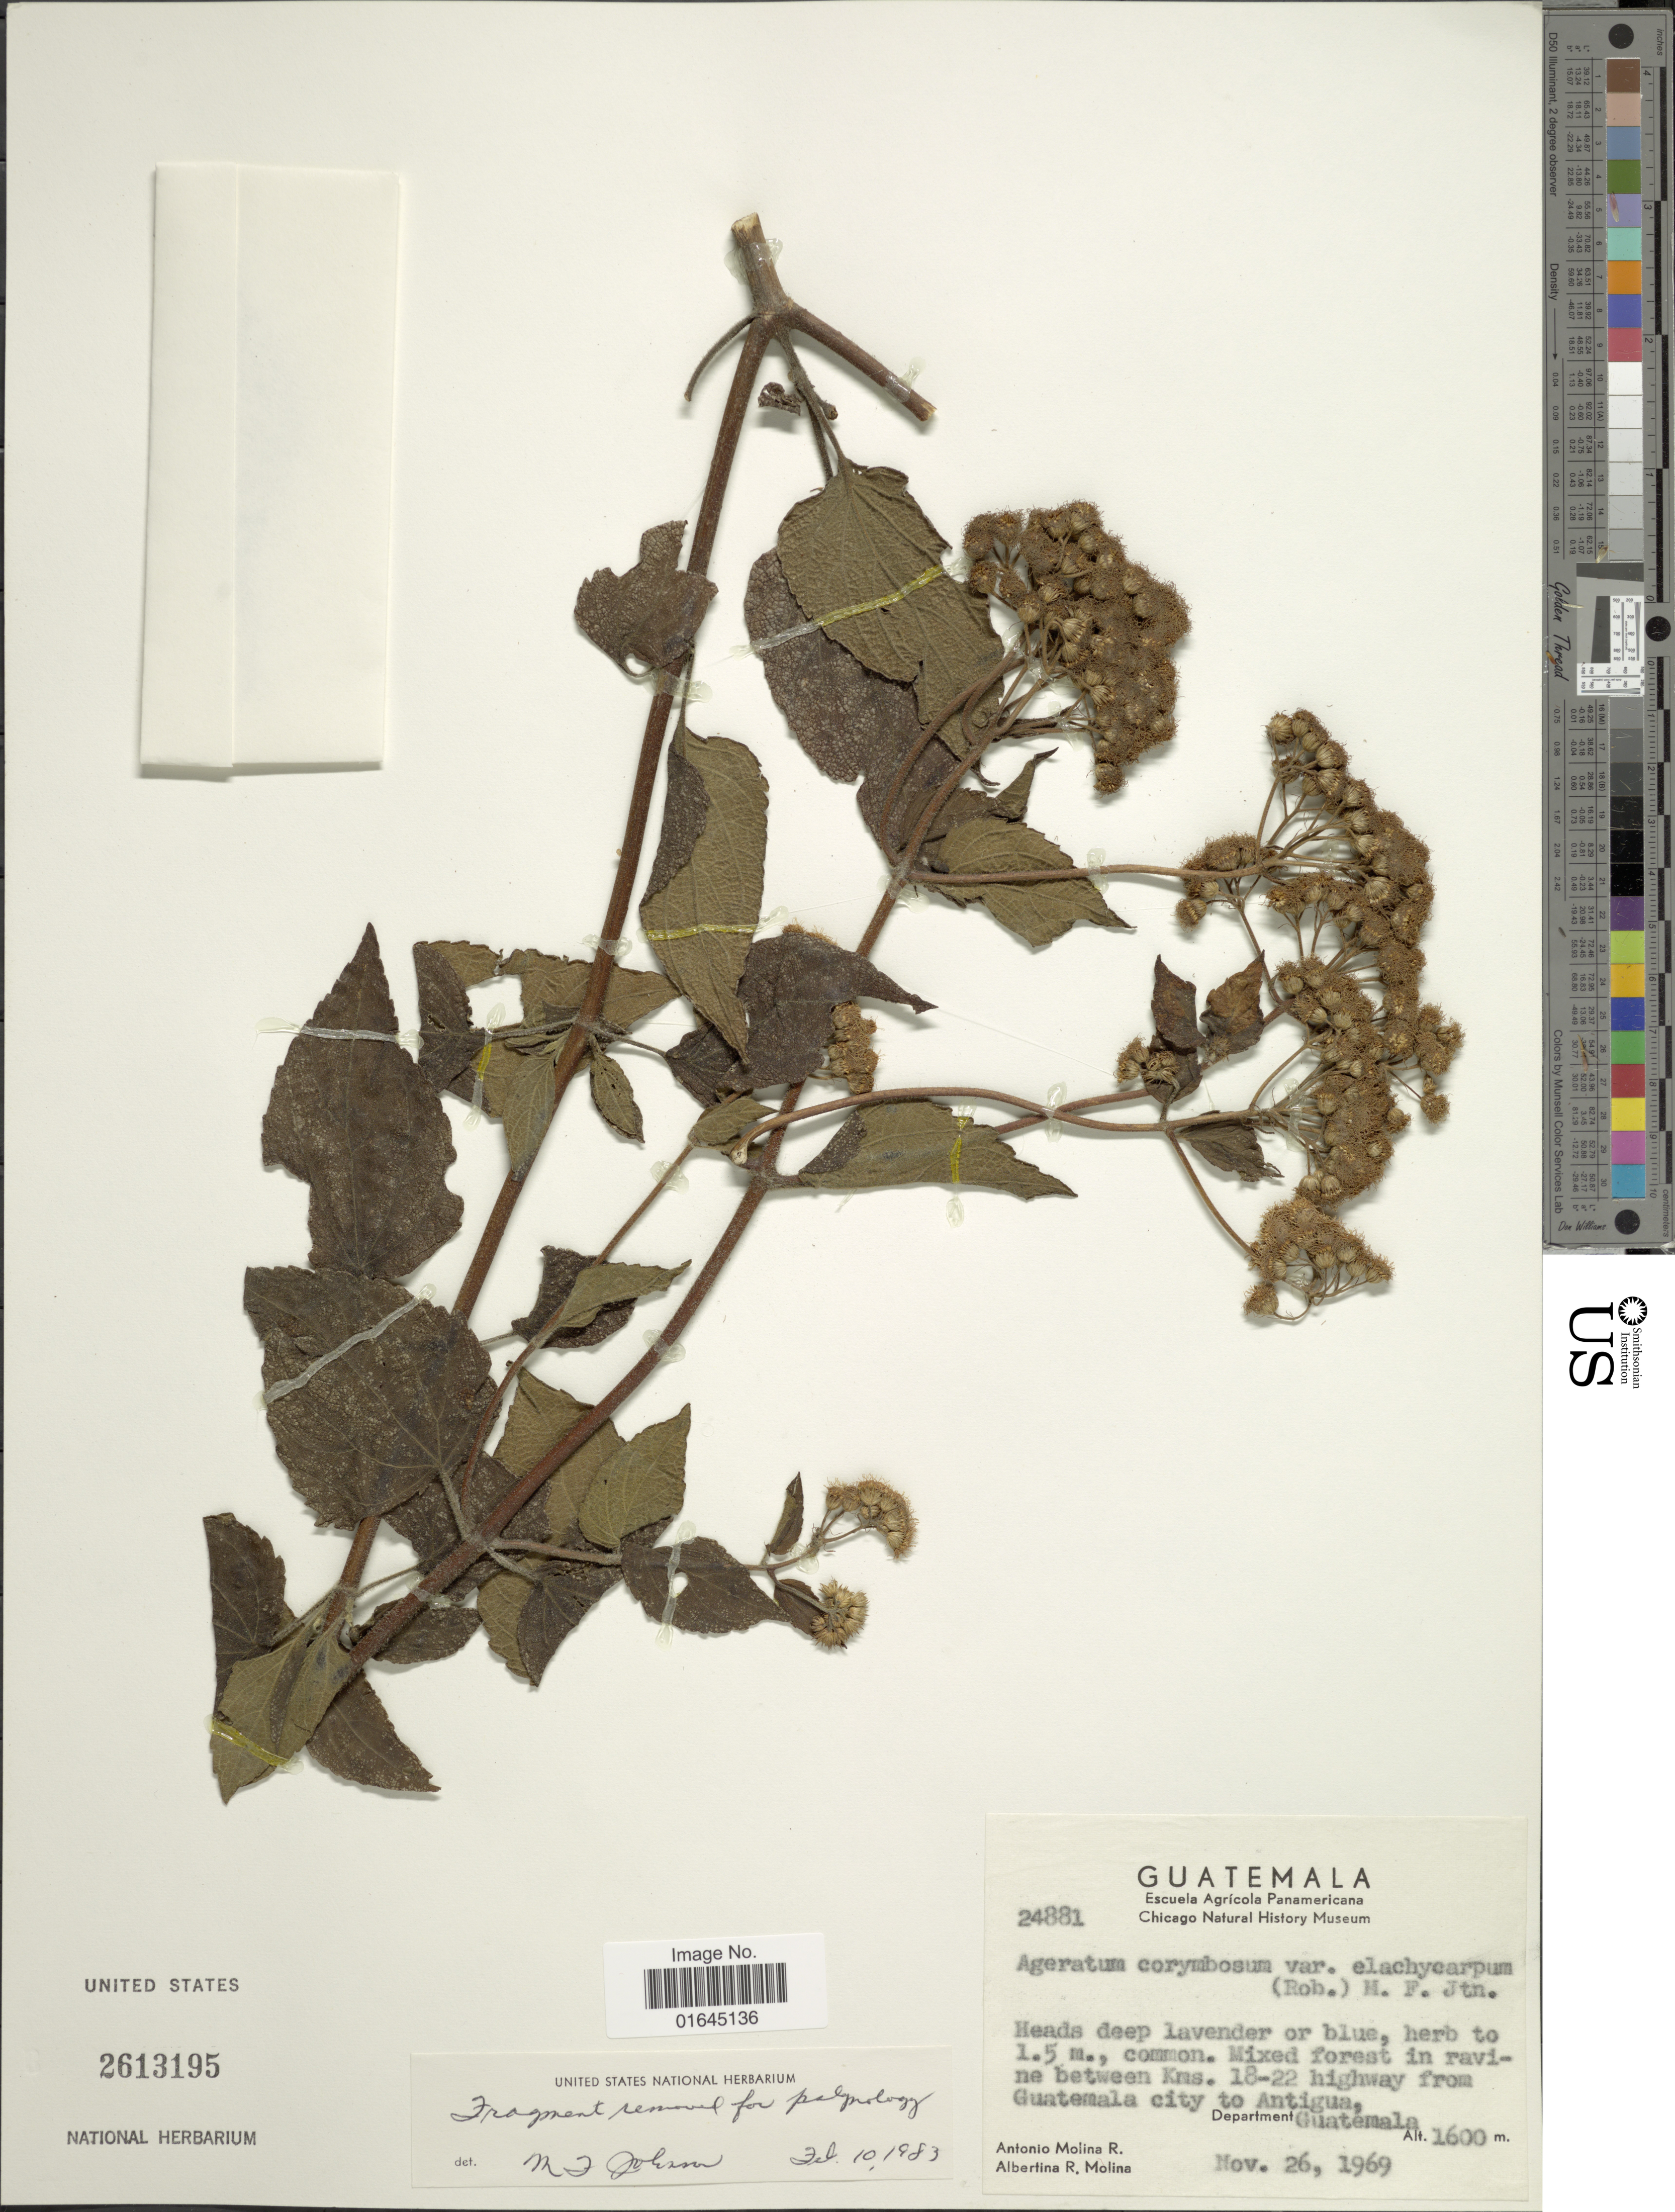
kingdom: Plantae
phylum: Tracheophyta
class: Magnoliopsida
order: Asterales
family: Asteraceae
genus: Ageratum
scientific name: Ageratum rugosum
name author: J.M. Coult.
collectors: A. Molina R. & A. R. Molina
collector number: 24881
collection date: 1969-11-26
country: Guatemala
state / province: Guatemala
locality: Department Guatemala, between Kms. 18-22 highway from Guatemala city to Antigua.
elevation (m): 1600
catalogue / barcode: US 2613195